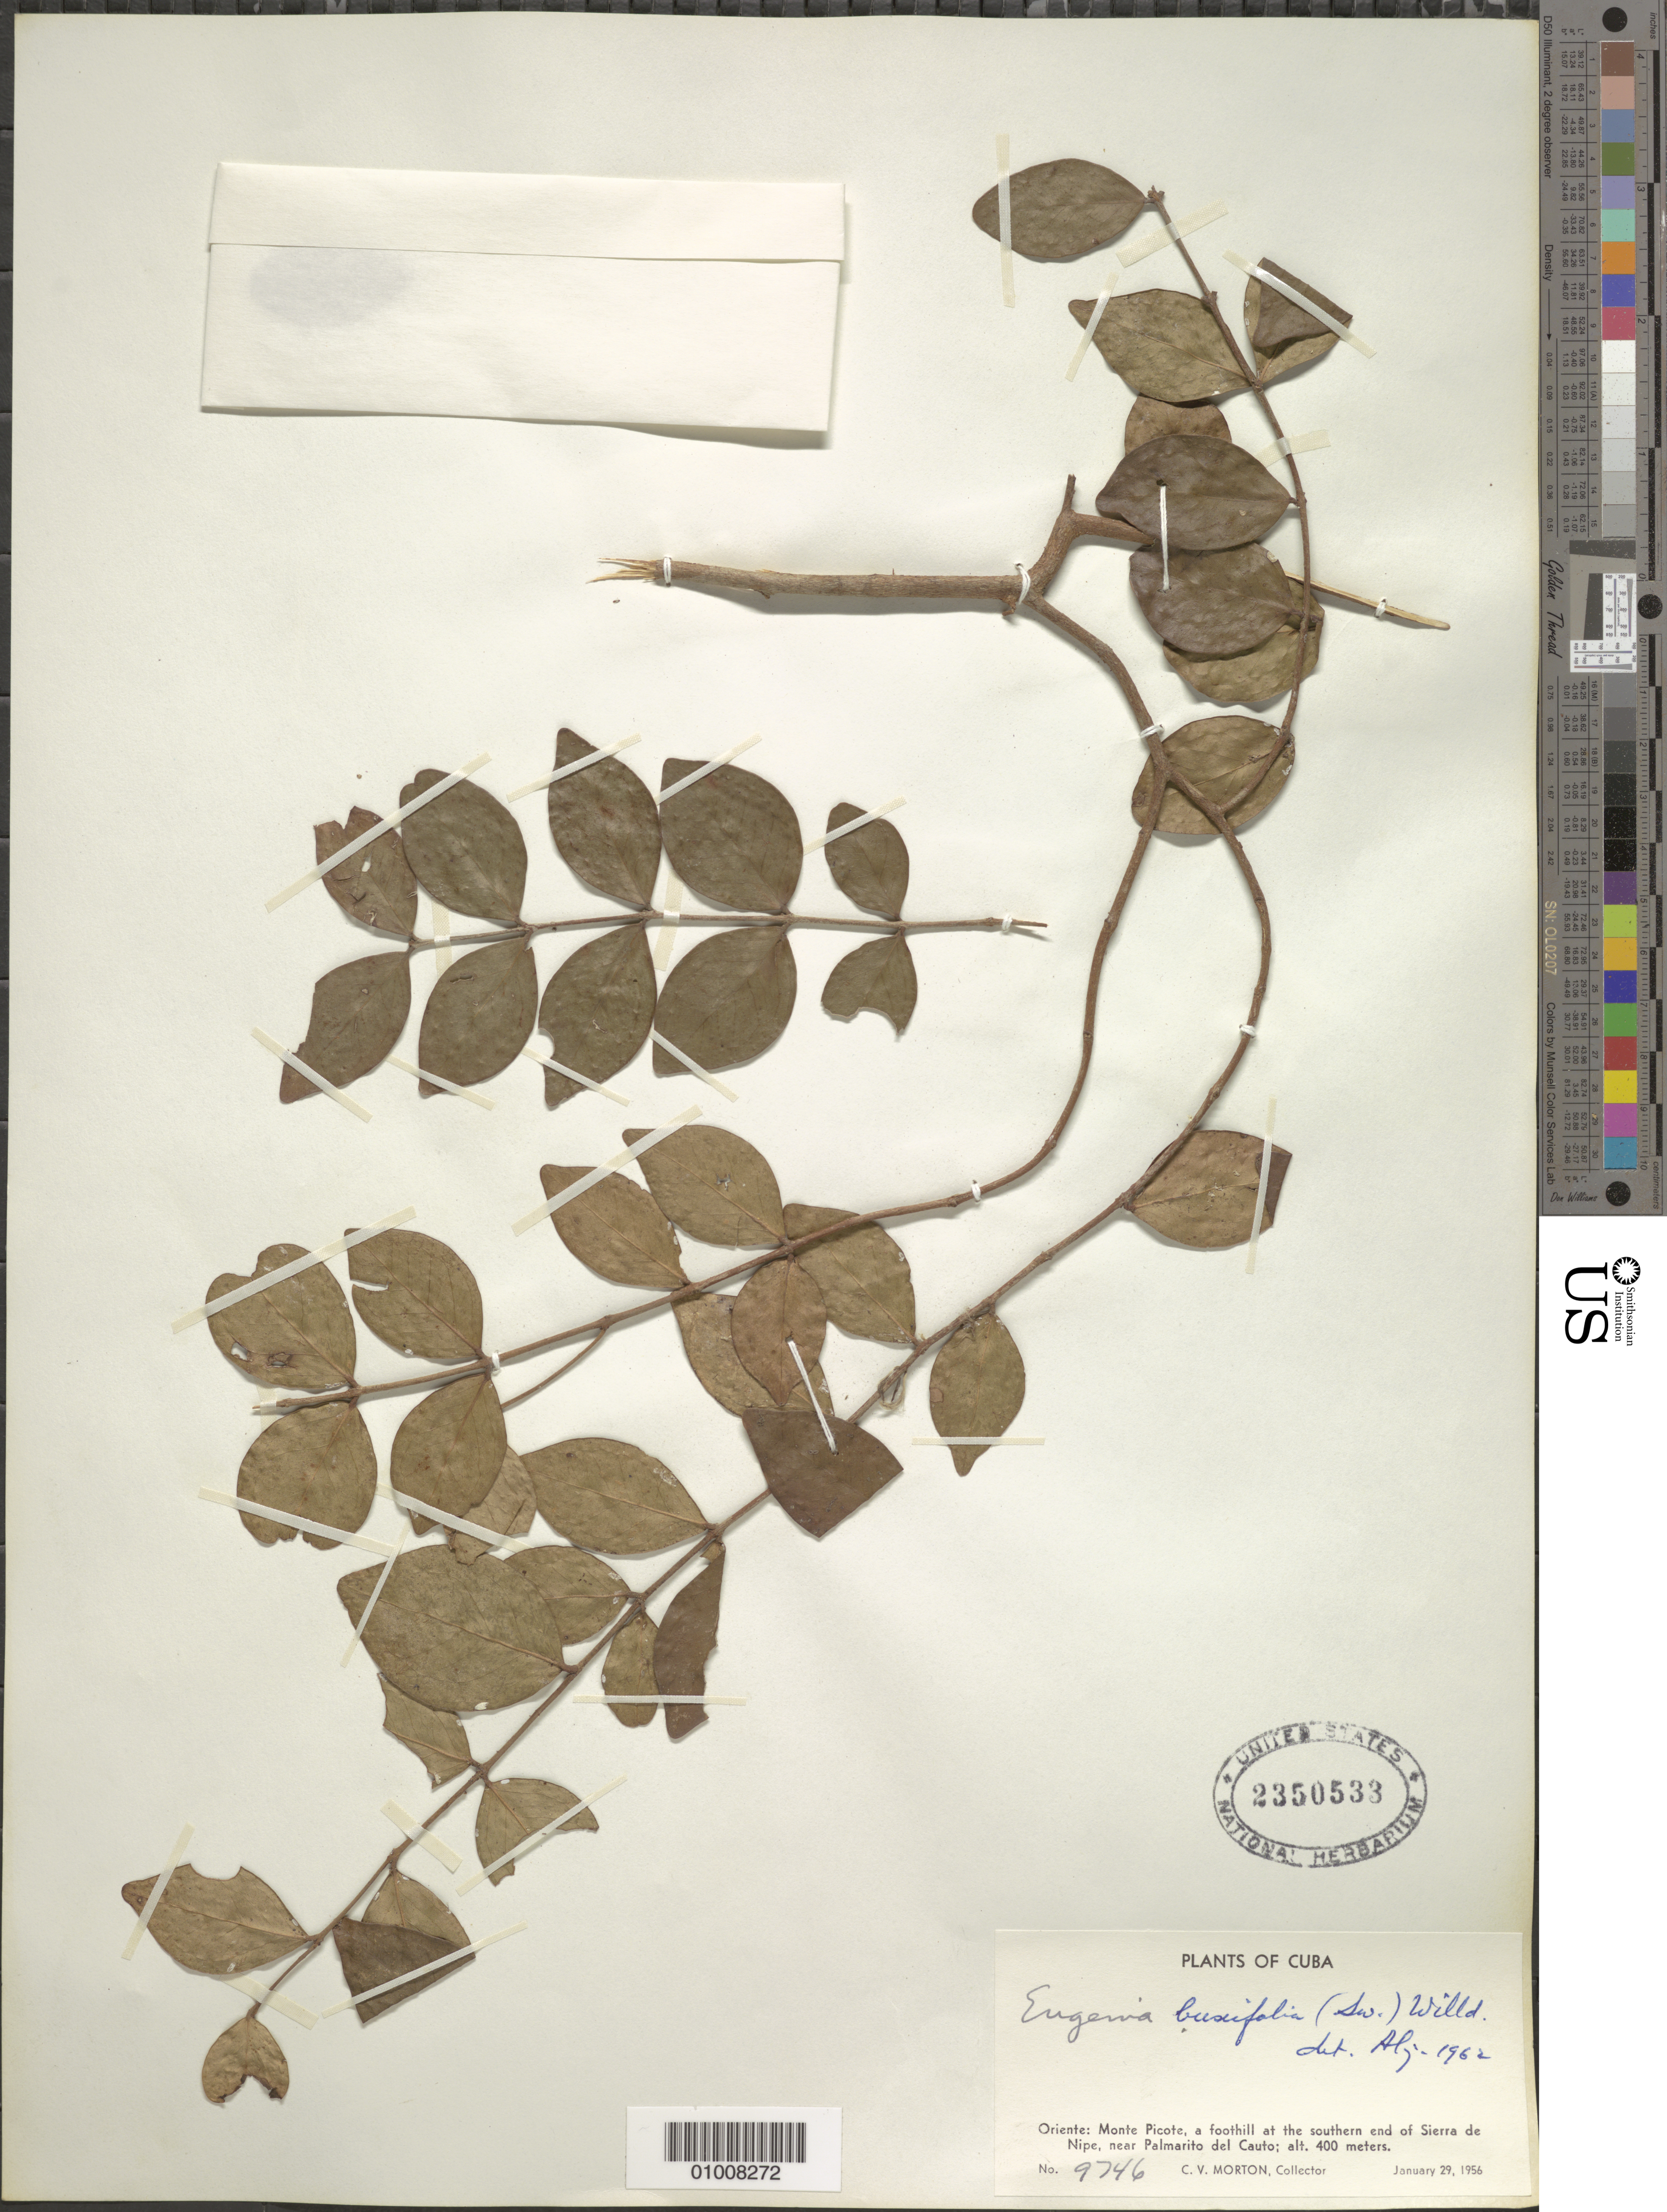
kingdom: Plantae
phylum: Tracheophyta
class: Magnoliopsida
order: Myrtales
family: Myrtaceae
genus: Eugenia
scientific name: Eugenia foetida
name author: Pers.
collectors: C. V. Morton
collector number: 9746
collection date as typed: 29 Jan 1956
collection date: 1956-01-29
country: Cuba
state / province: Holguín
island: Cuba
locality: Monte Picote, a foothill at the southern end of Sierra de Nipe, near Palmarito del Cauto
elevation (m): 400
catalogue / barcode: US 2350533